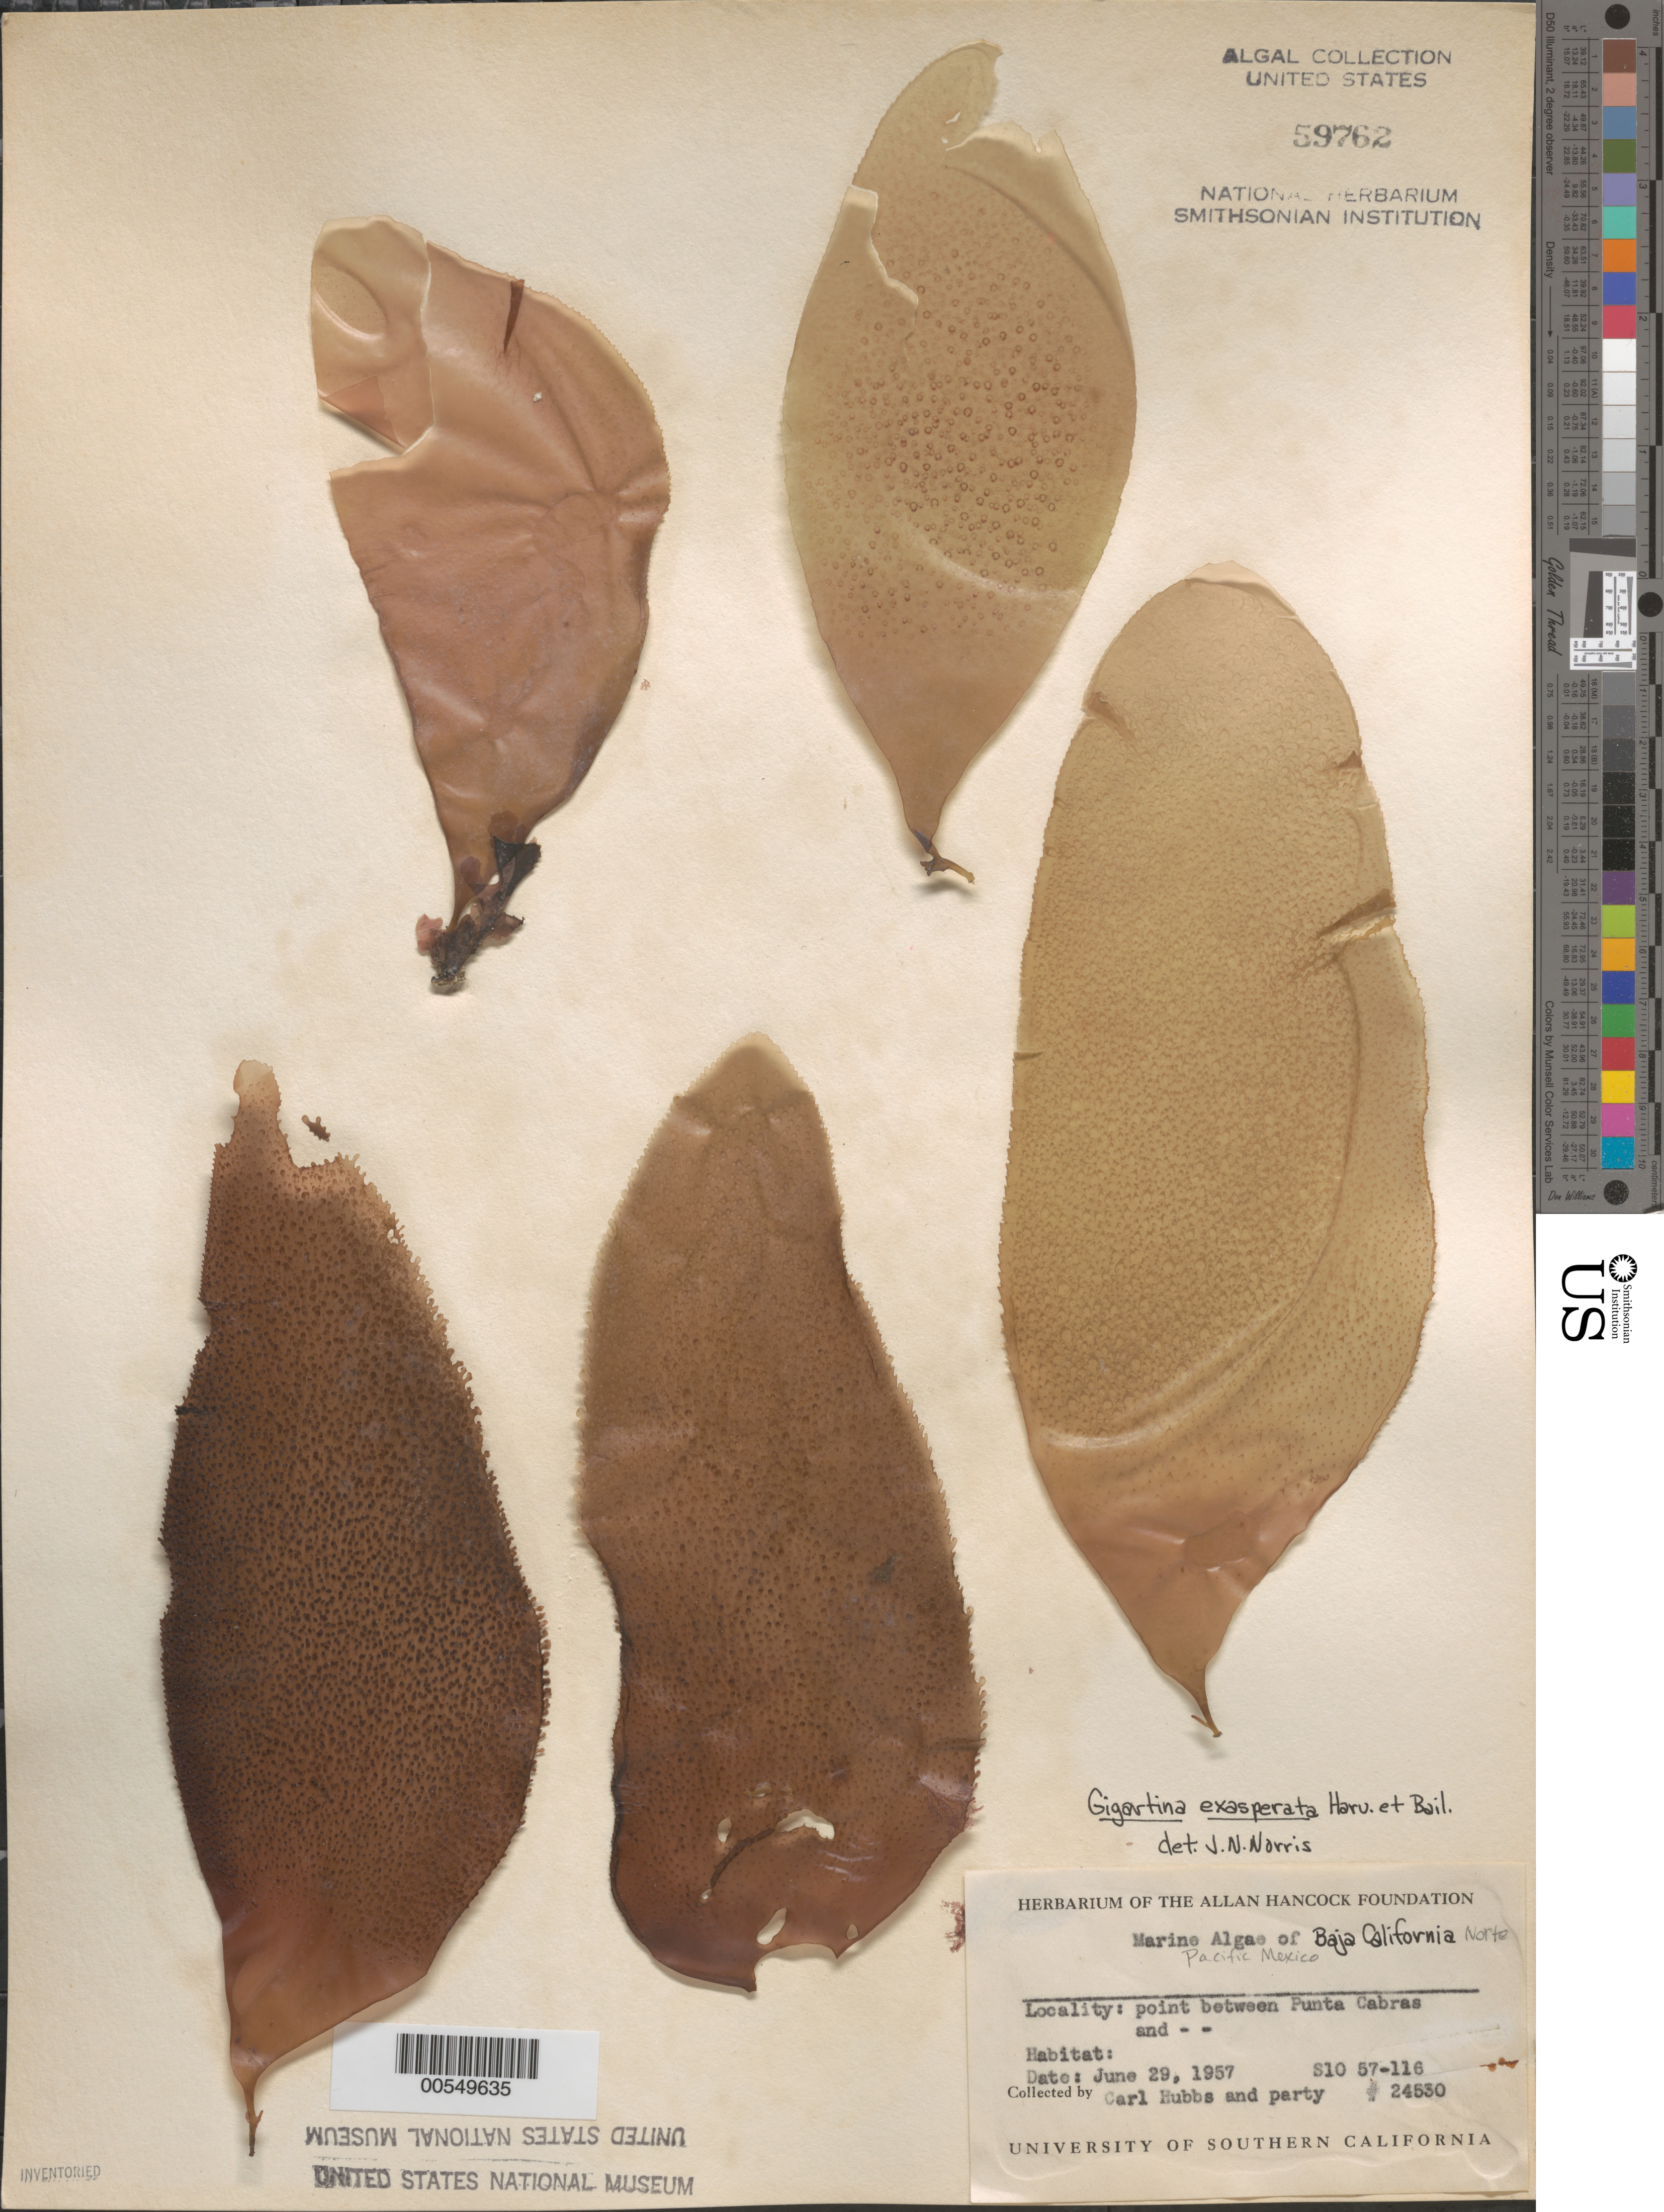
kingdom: Plantae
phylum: Rhodophyta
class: Florideophyceae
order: Gigartinales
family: Gigartinaceae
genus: Chondracanthus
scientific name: Chondracanthus exasperatus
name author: (Harv. & J. Bailey) J.R. Hughey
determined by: Algae name updating Project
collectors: C. Hubbs & et al.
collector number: EYD 24530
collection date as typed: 29 Jun 1957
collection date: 1957-06-29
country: Mexico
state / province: Baja California Norte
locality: Near Punta Cabras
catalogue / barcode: US 59762